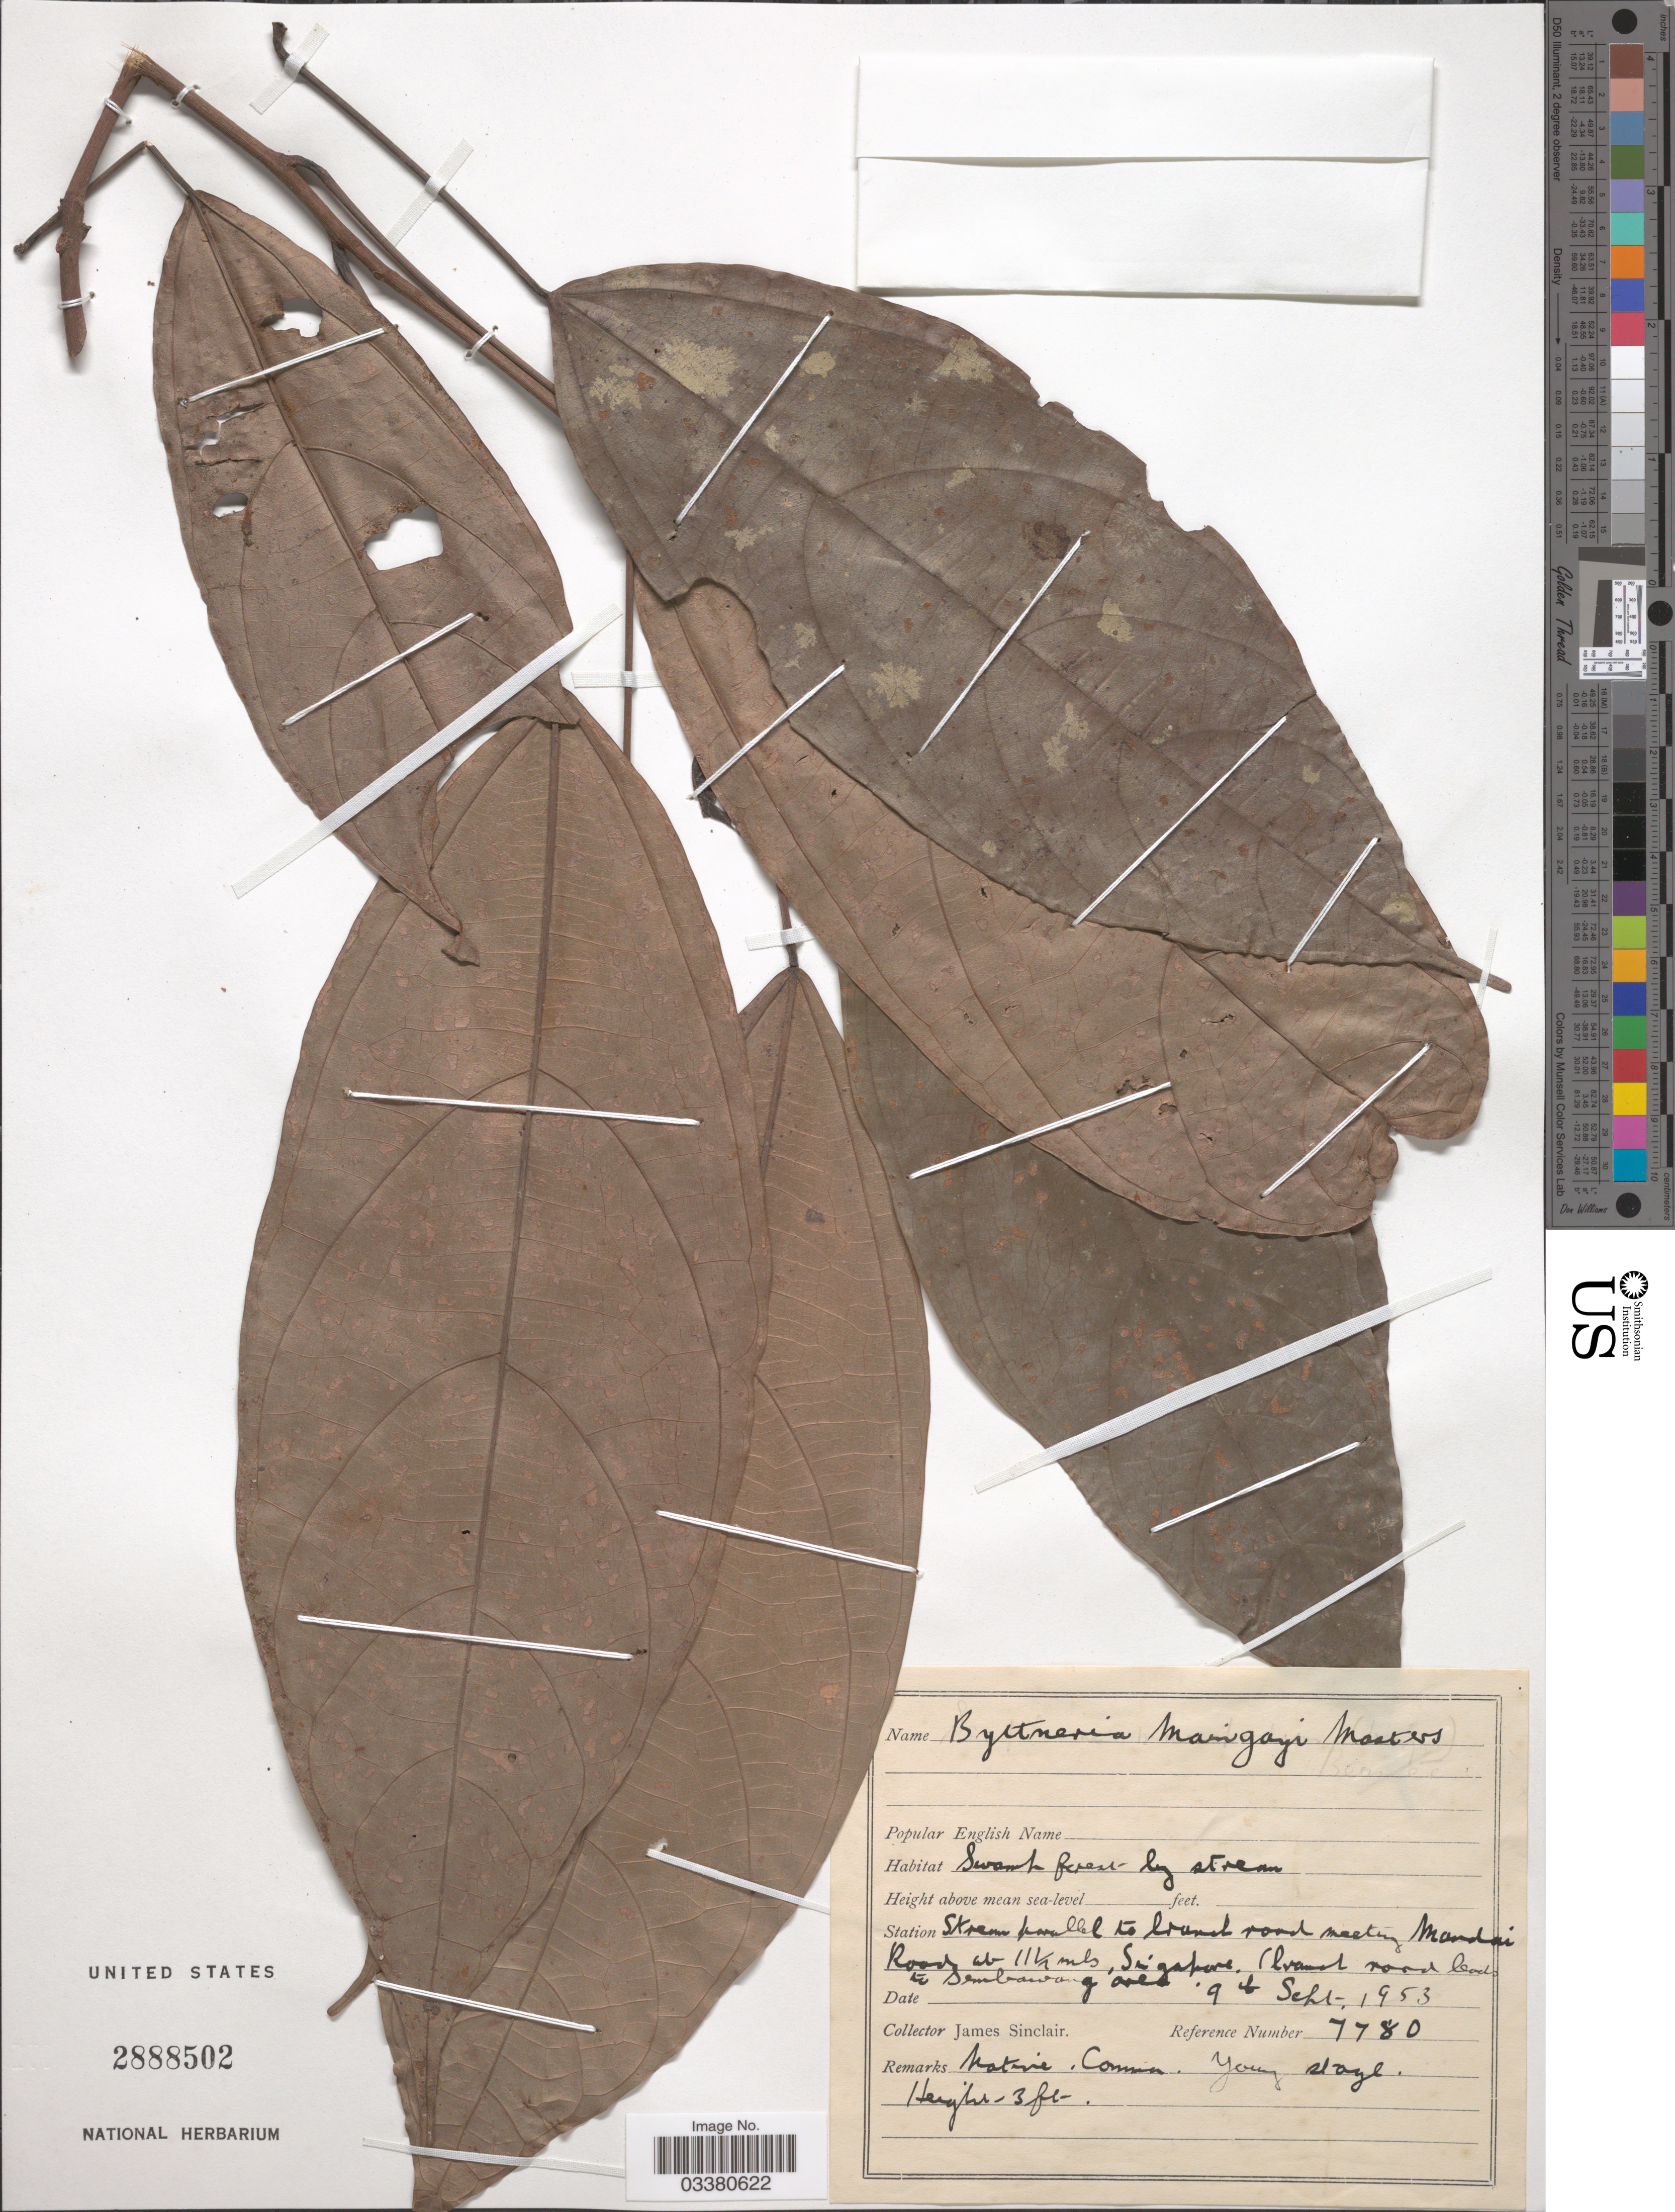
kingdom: Plantae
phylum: Tracheophyta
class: Magnoliopsida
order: Malvales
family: Malvaceae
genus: Byttneria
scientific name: Byttneria maingayi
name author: Mast.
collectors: J. Sinclair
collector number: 7780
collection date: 1953-09-09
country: Singapore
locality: Station stream parallel to branch road meeting Mandai Road at 11½ mls (Branch road leads to Sembawang area).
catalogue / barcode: US 2888502